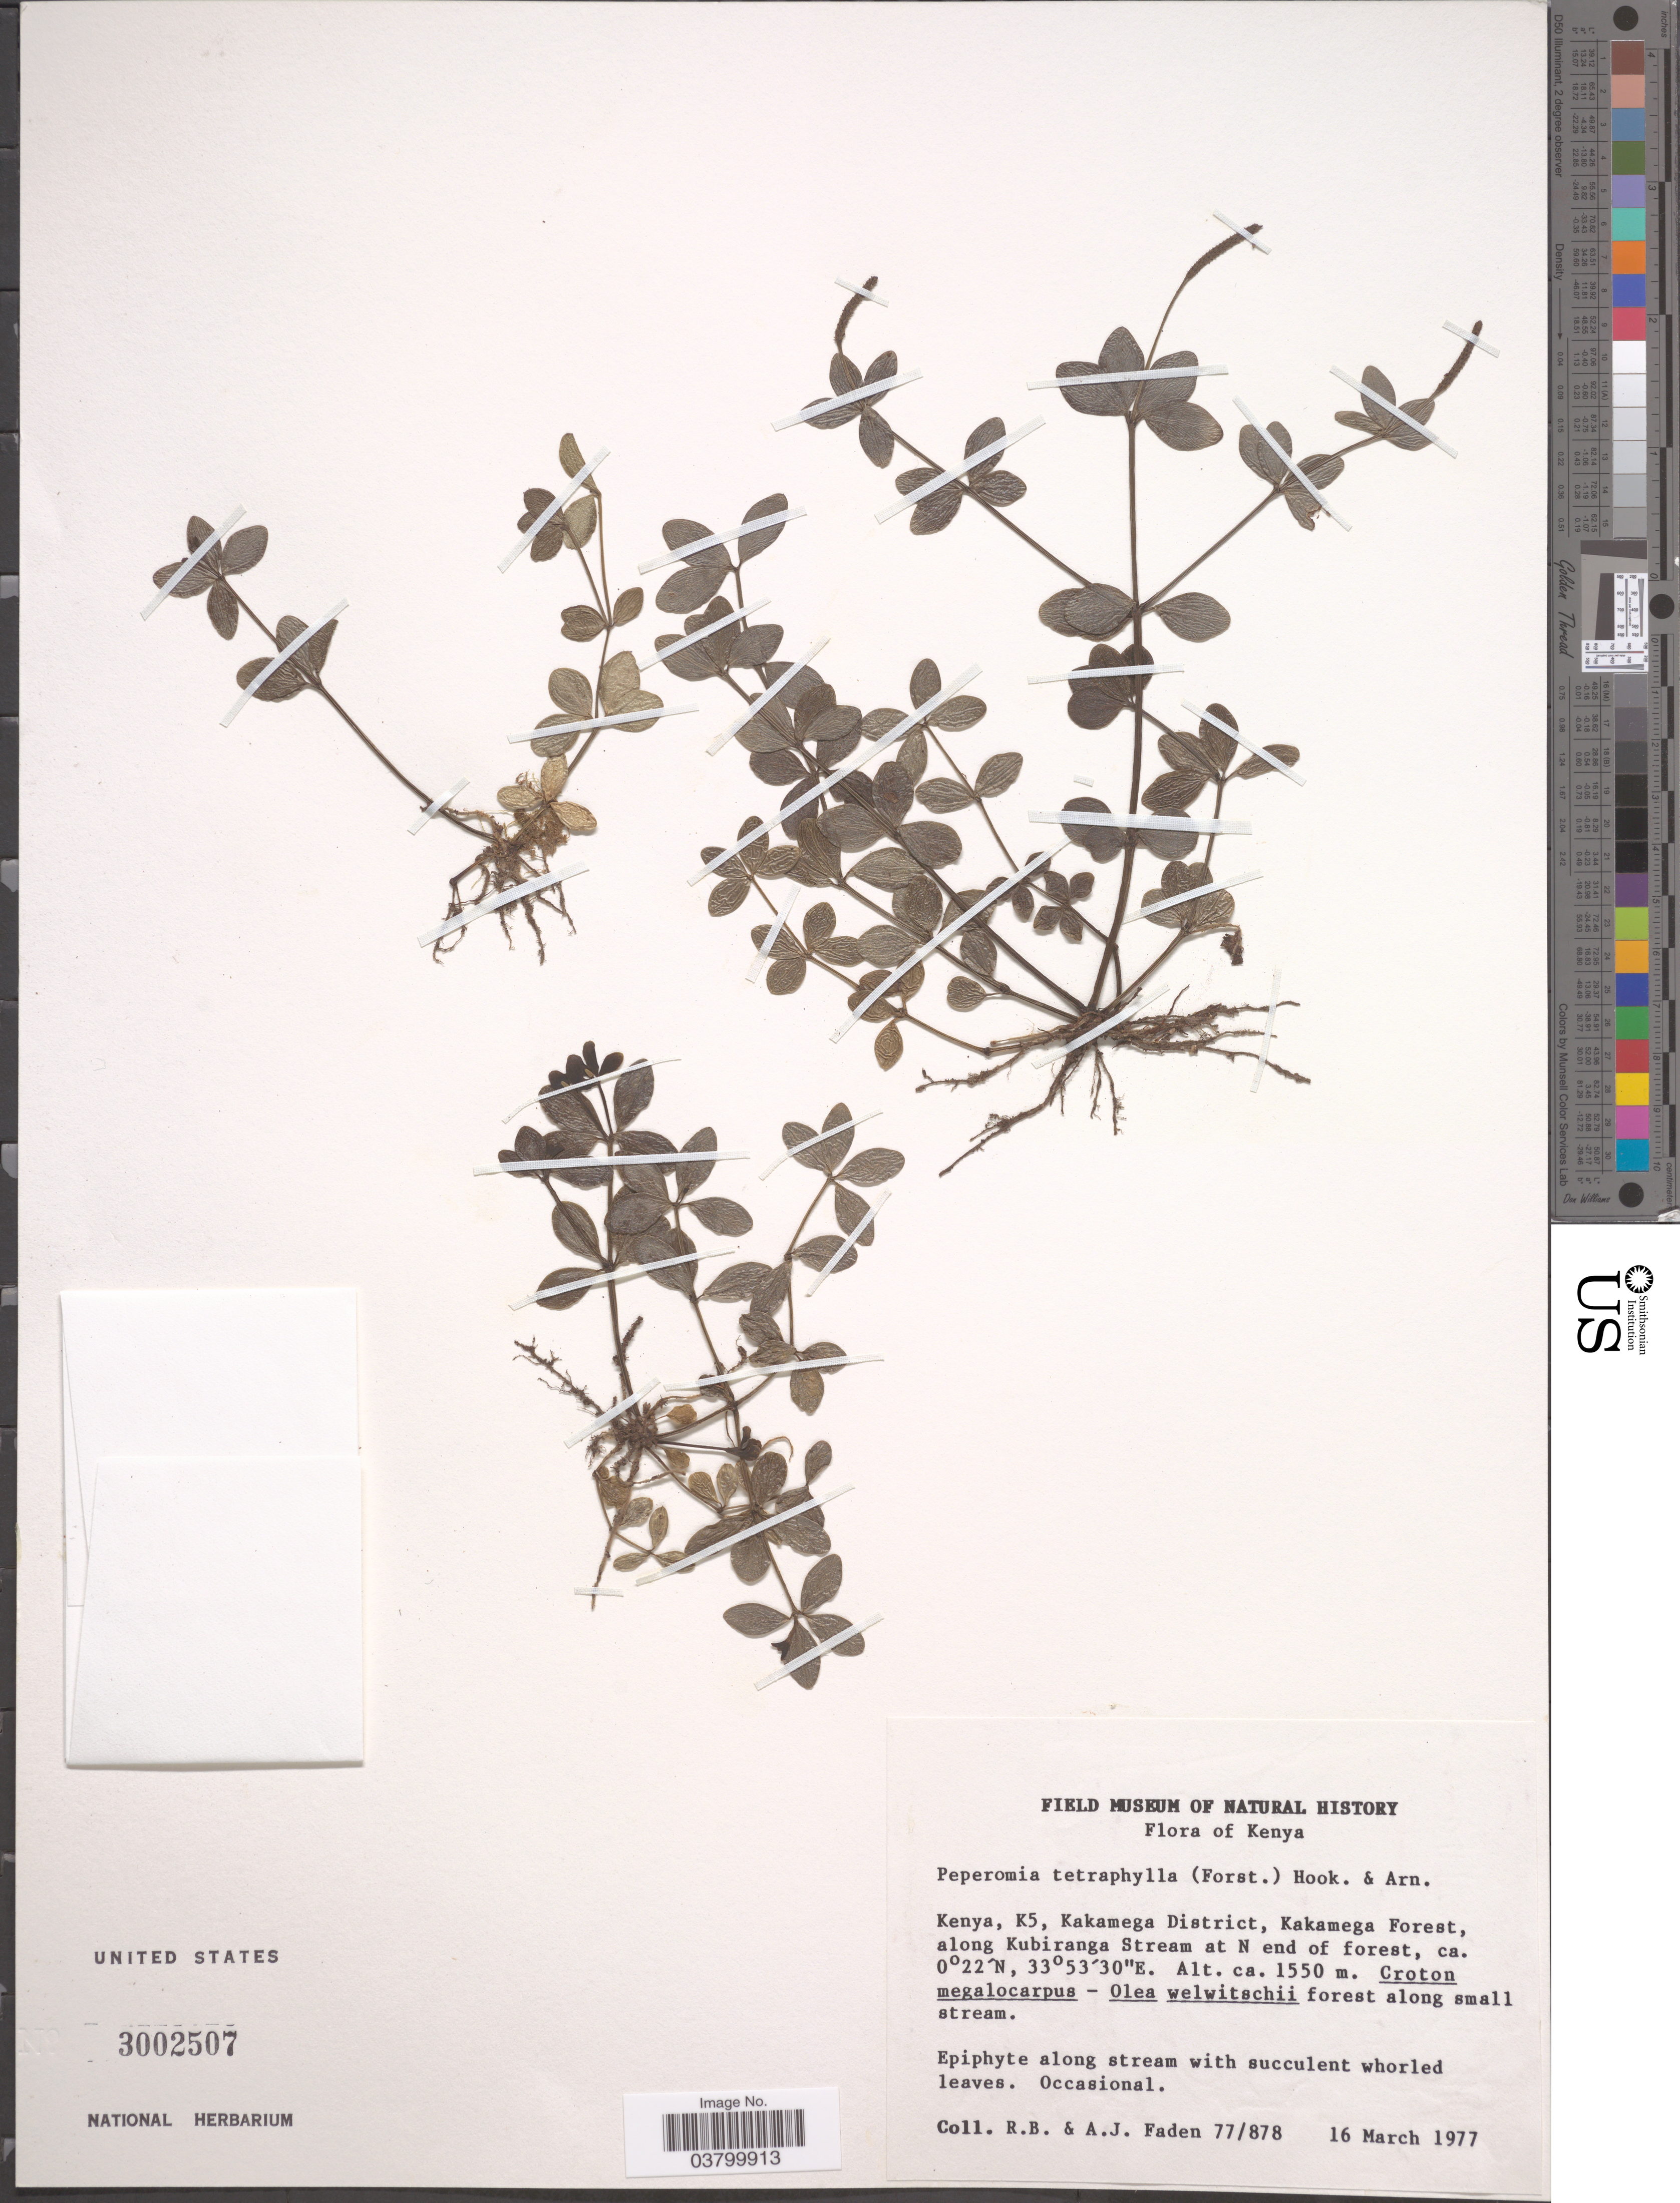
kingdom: Plantae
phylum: Tracheophyta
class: Magnoliopsida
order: Piperales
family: Piperaceae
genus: Peperomia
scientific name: Peperomia tetraphylla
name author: (G. Forst.) Hook. & Arn.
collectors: R. B. Faden & A. J. Faden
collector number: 77/878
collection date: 1977-03-16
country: Kenya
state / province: Kakamega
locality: K5, Kakamega District, Kakamega Forest, along Kubiranga Stream at N end of forest.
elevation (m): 1550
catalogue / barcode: US 3002507